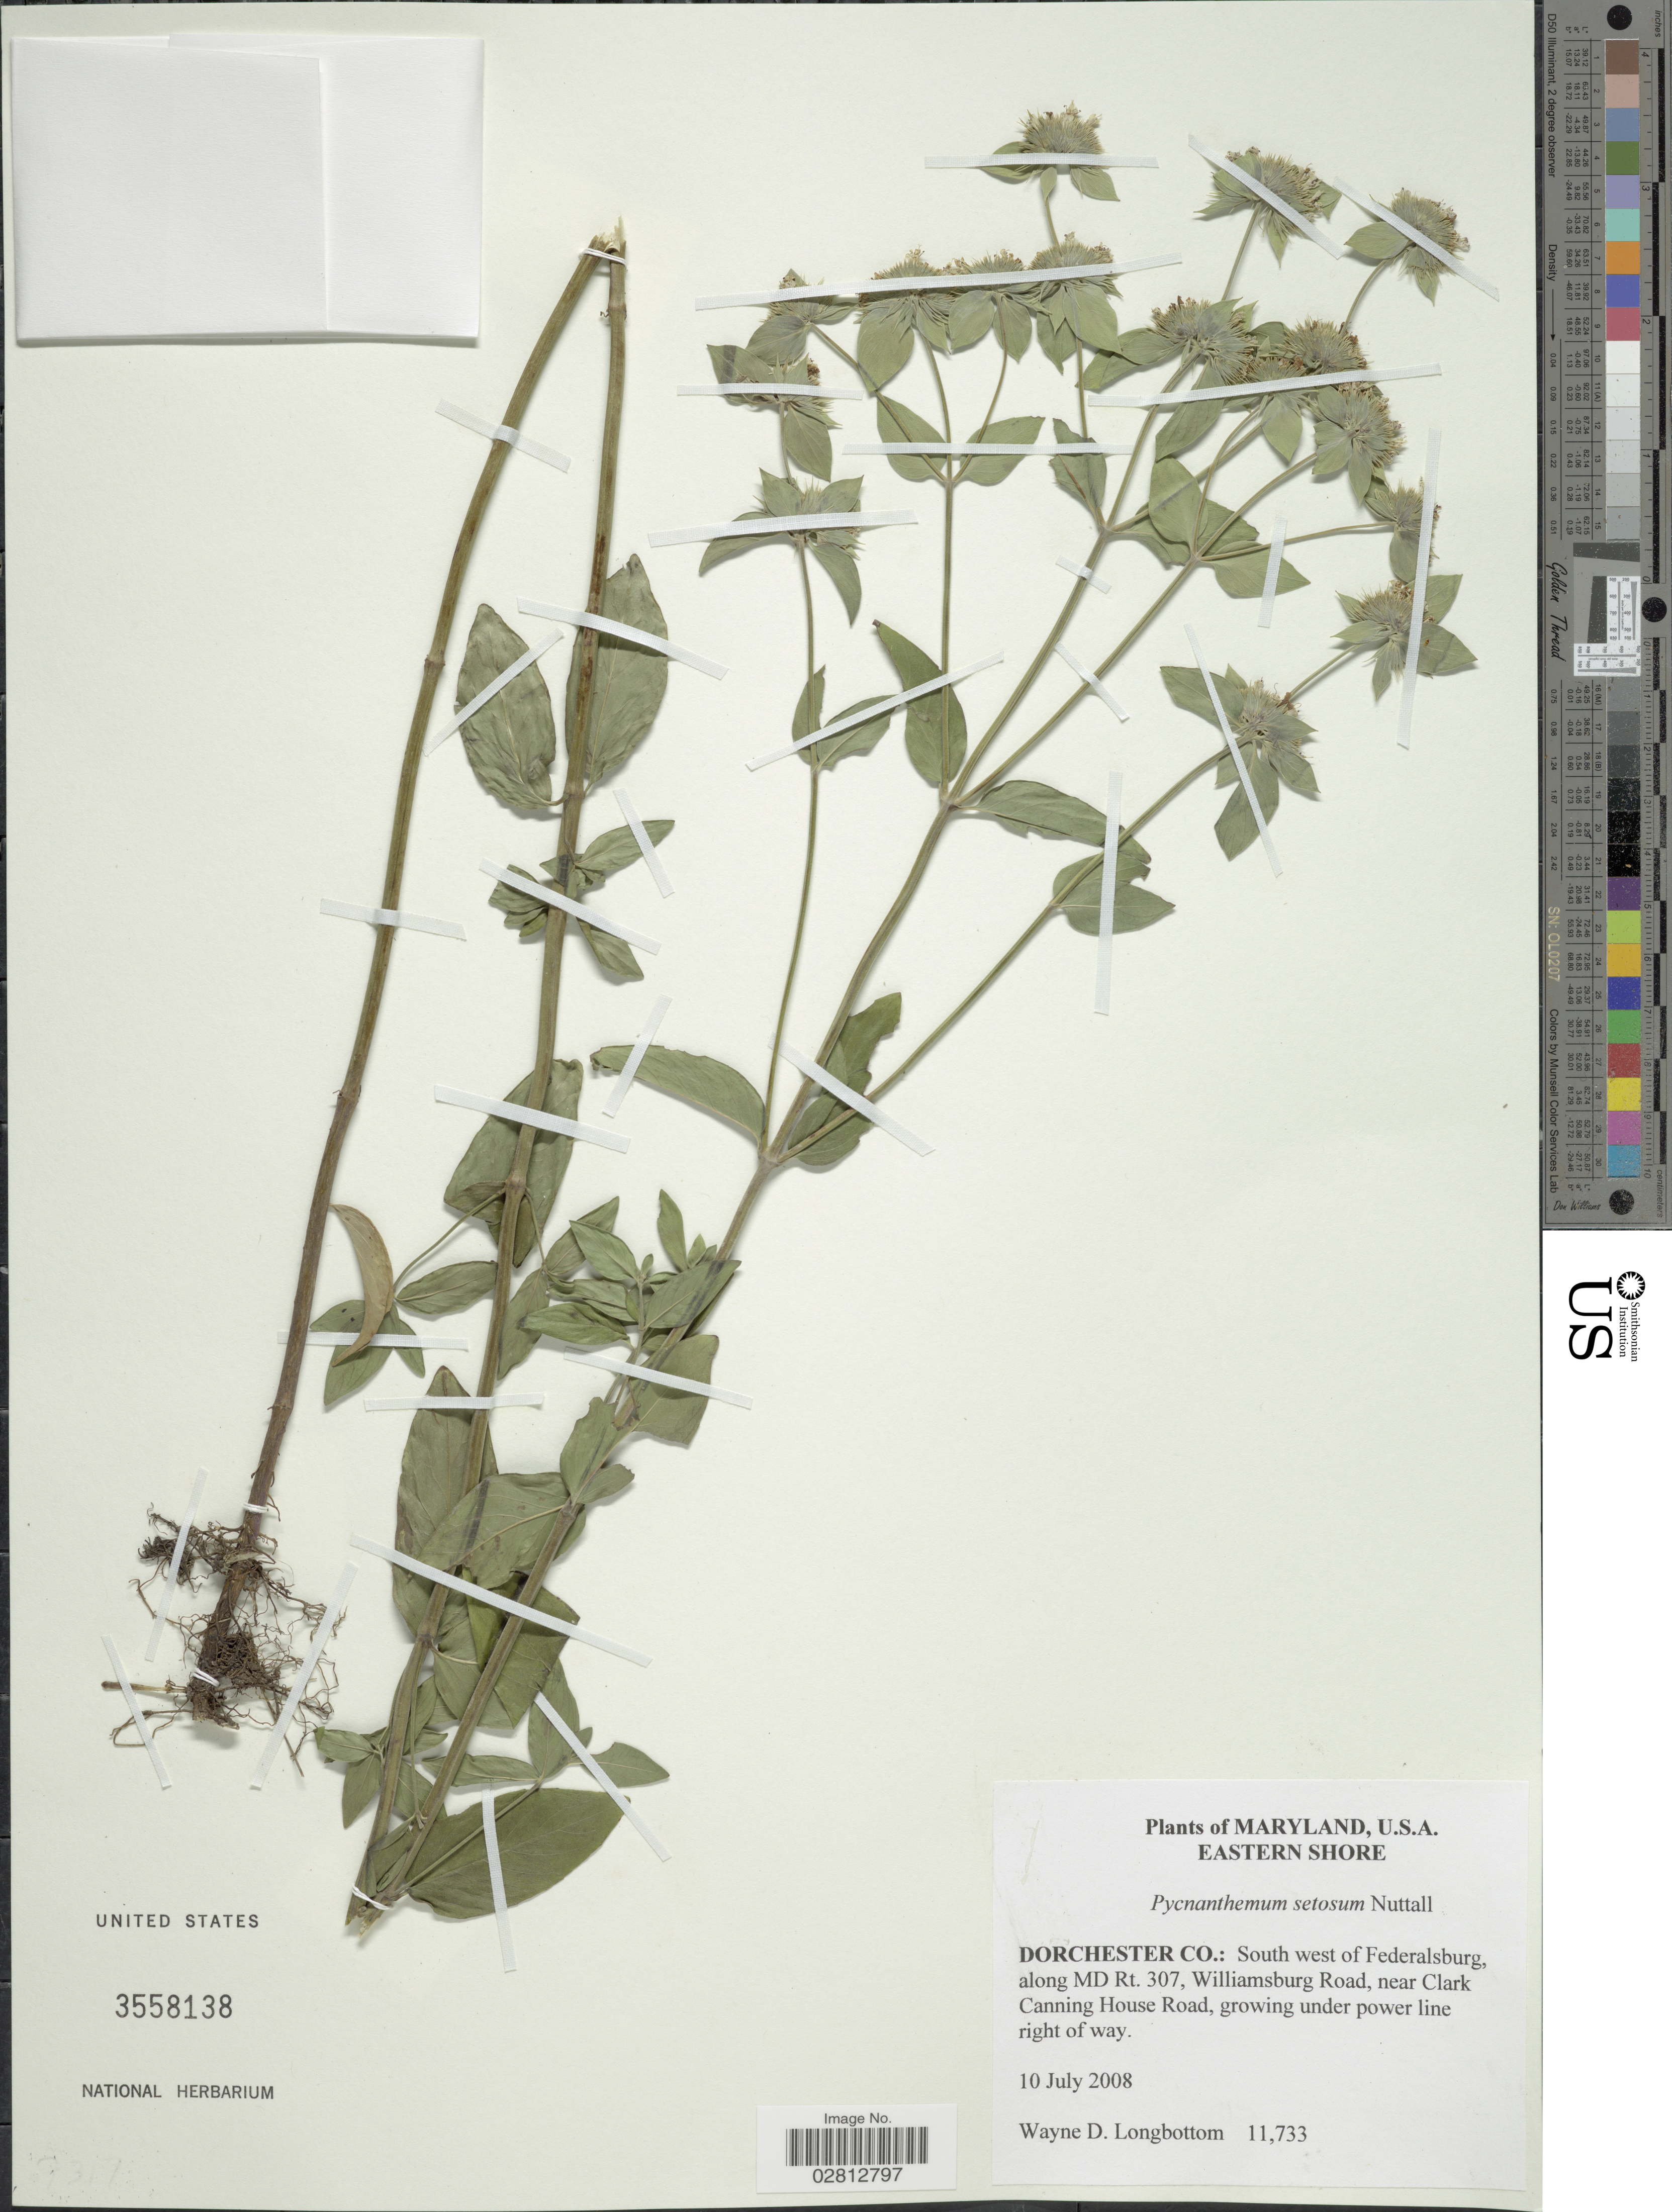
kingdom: Plantae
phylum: Tracheophyta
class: Magnoliopsida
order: Lamiales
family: Lamiaceae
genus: Pycnanthemum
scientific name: Pycnanthemum setosum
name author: Nutt.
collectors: W. D. Longbottom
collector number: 11733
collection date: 2008-07-10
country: United States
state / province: Maryland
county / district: Dorchester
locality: Eastern Shore. Dorchester Co.: South west of Federalsburg, along MD Rt. 307, Williamsburg Road, near Clark Canning House Road, growing under power line right of way.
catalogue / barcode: US 3558138